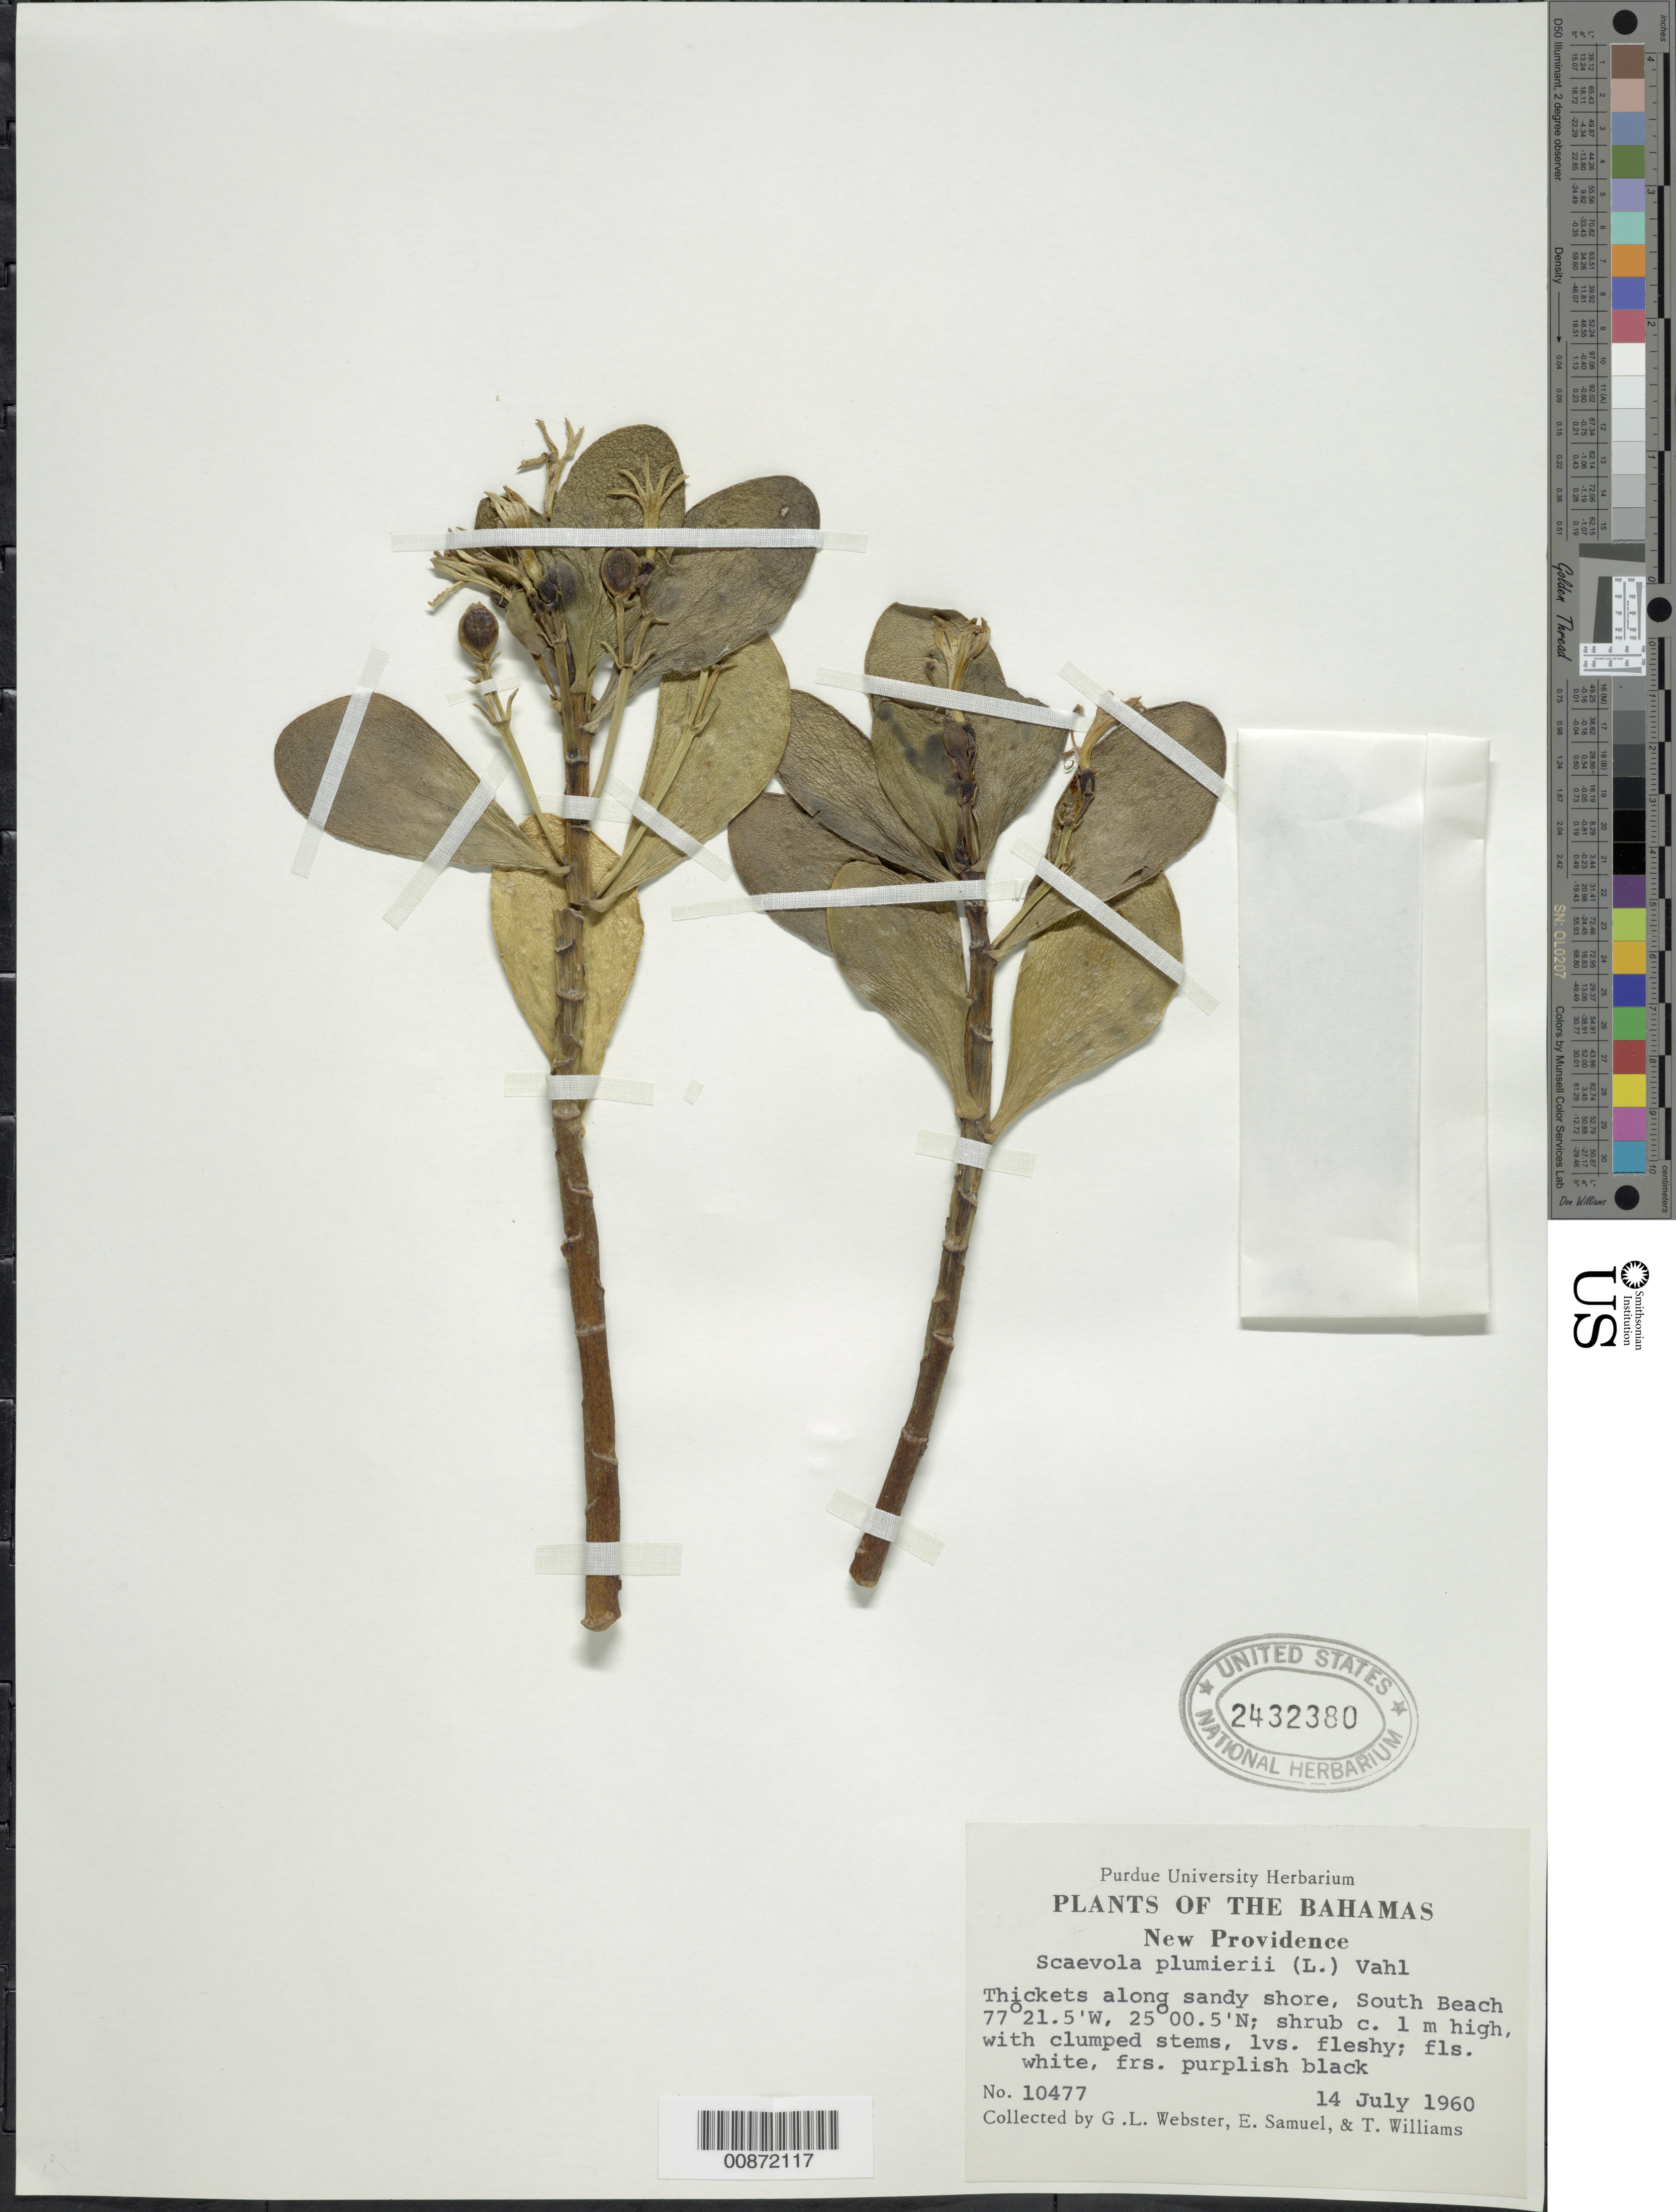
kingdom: Plantae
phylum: Tracheophyta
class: Magnoliopsida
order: Asterales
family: Goodeniaceae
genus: Scaevola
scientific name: Scaevola plumieri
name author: (L.) Vahl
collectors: G. L. Webster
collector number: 10477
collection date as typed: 14 Jul 1960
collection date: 1960-07-14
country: Bahamas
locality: New Providence: South Beach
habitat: Thickets along sandy shore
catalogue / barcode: US 2432380